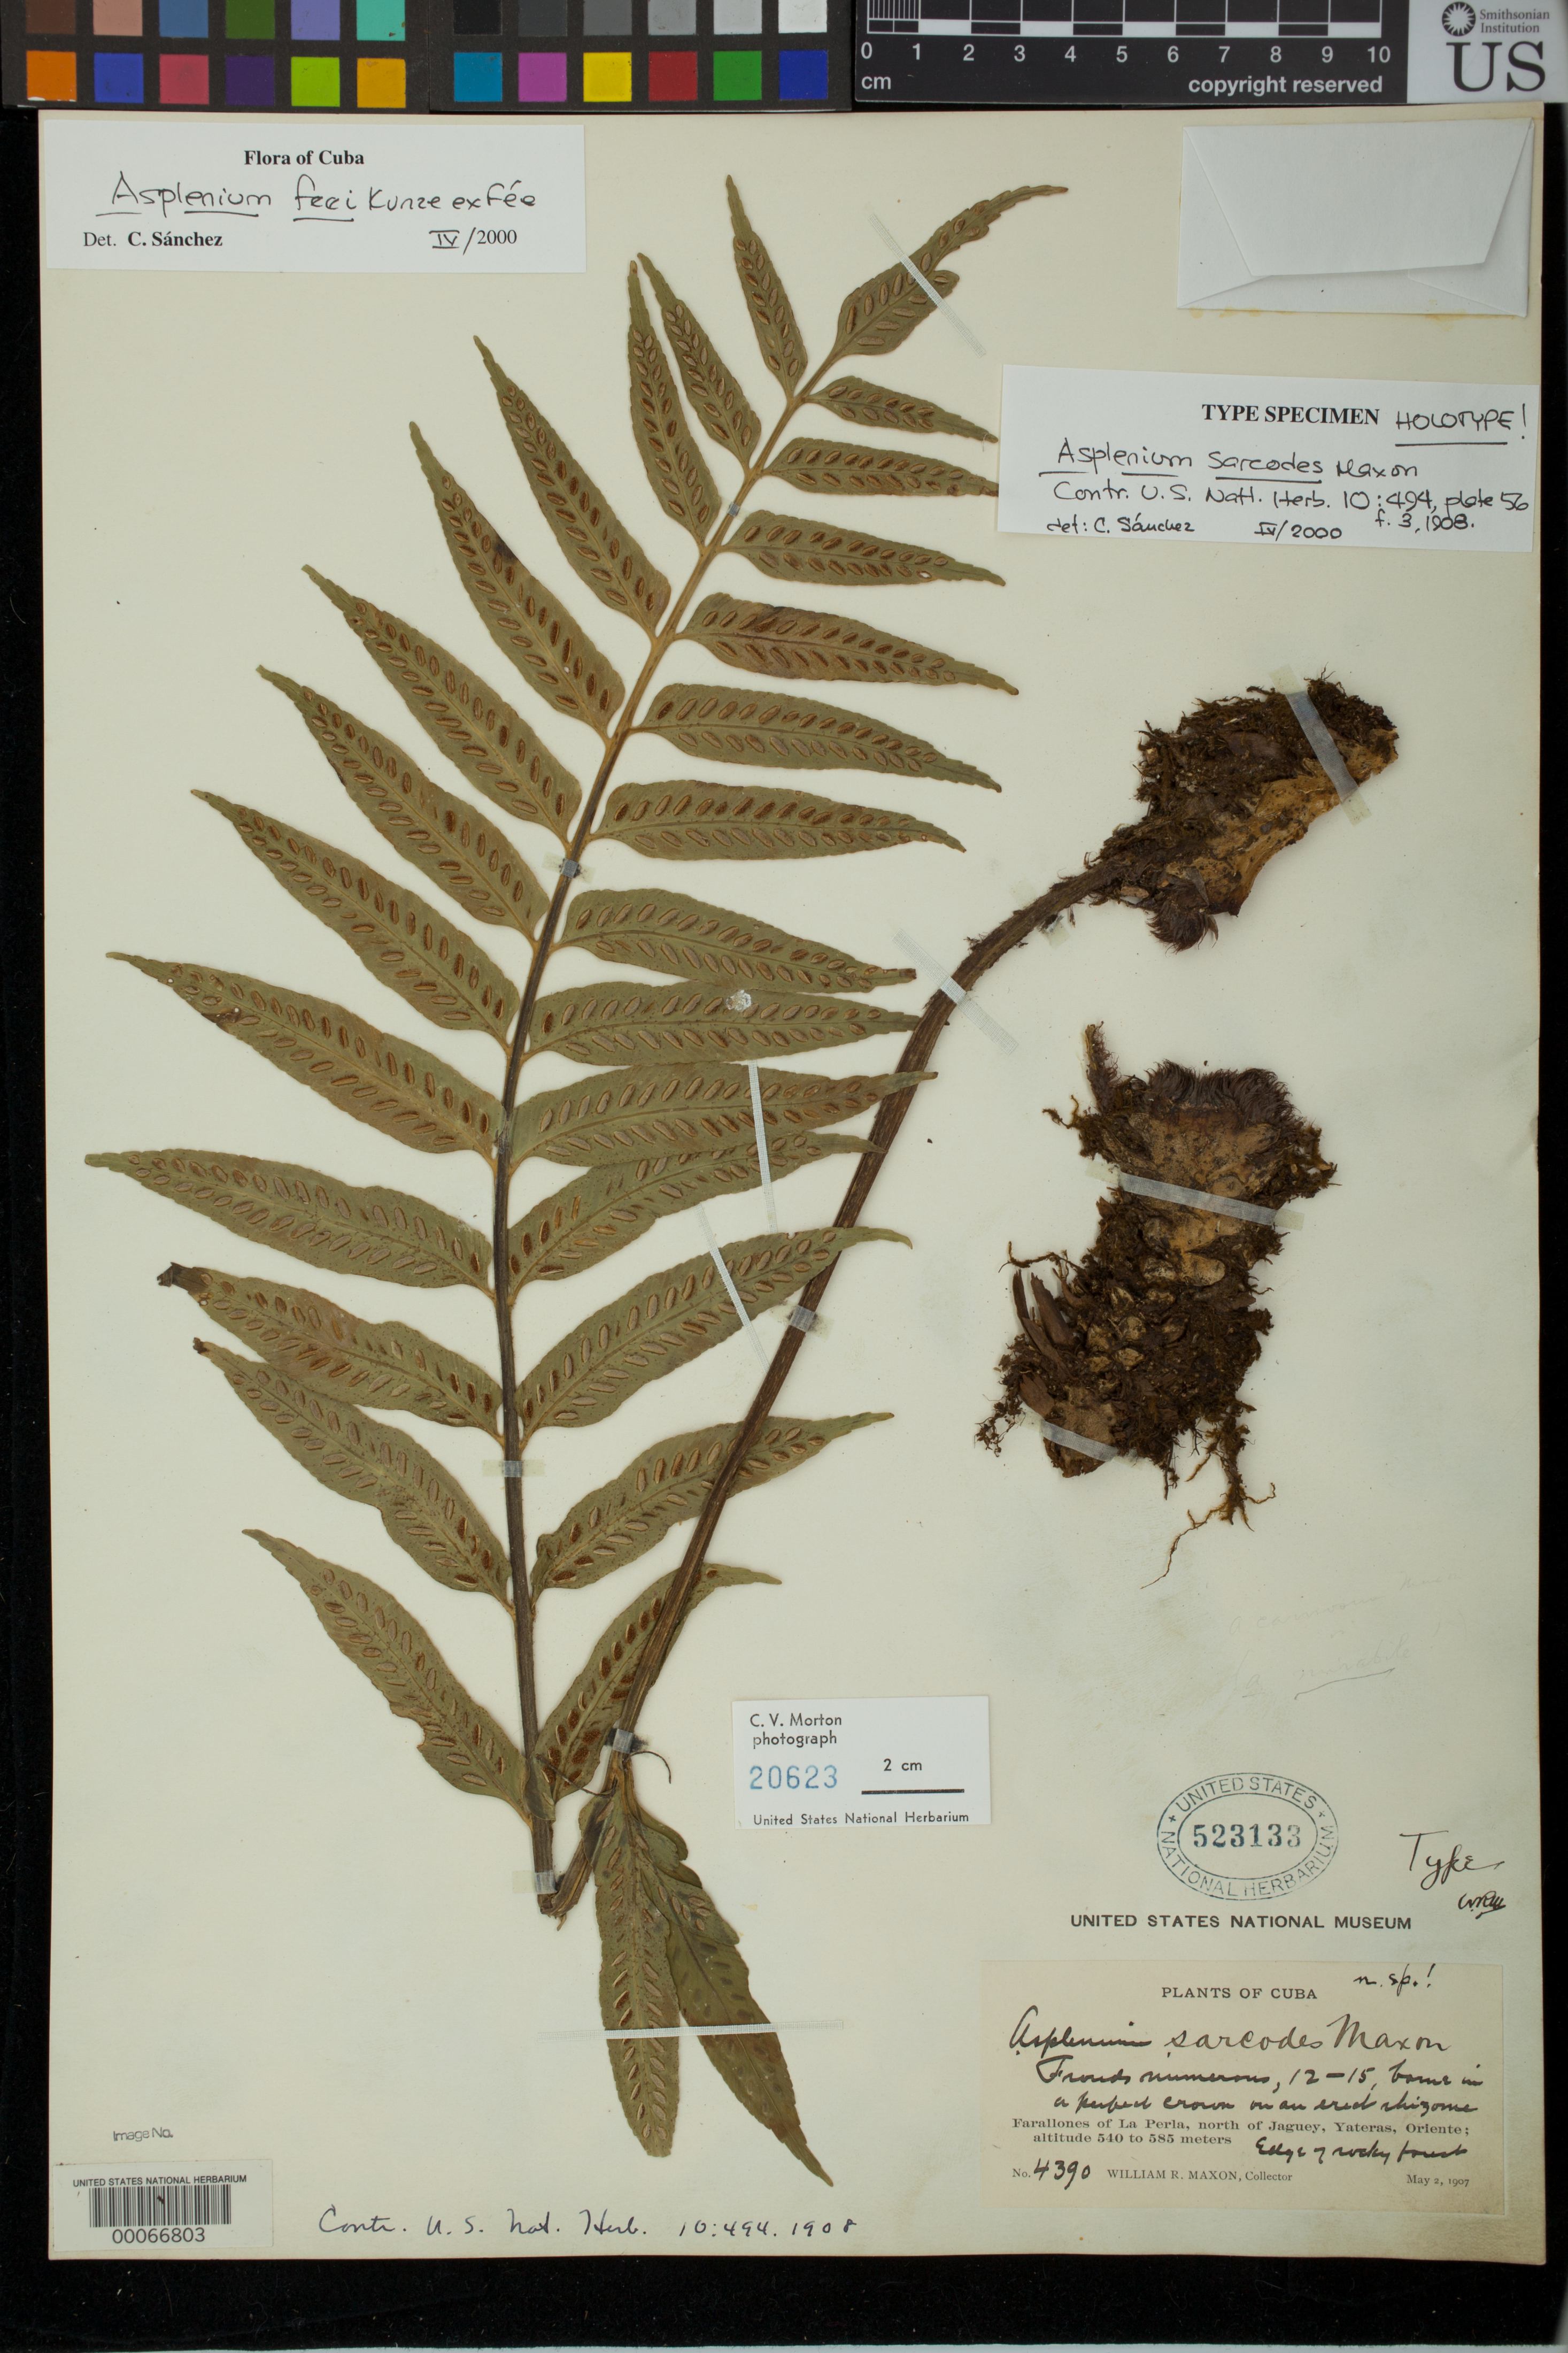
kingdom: Plantae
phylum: Tracheophyta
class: Polypodiopsida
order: Polypodiales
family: Aspleniaceae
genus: Asplenium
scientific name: Asplenium sarcodes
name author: Maxon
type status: Holotype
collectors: W. R. Maxon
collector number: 4390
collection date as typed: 02 May 1907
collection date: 1907-05-02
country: Cuba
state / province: Oriente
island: Greater Antilles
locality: Farallones of La Perla, N of Jaguey, Yateras.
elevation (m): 540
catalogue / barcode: US 523133